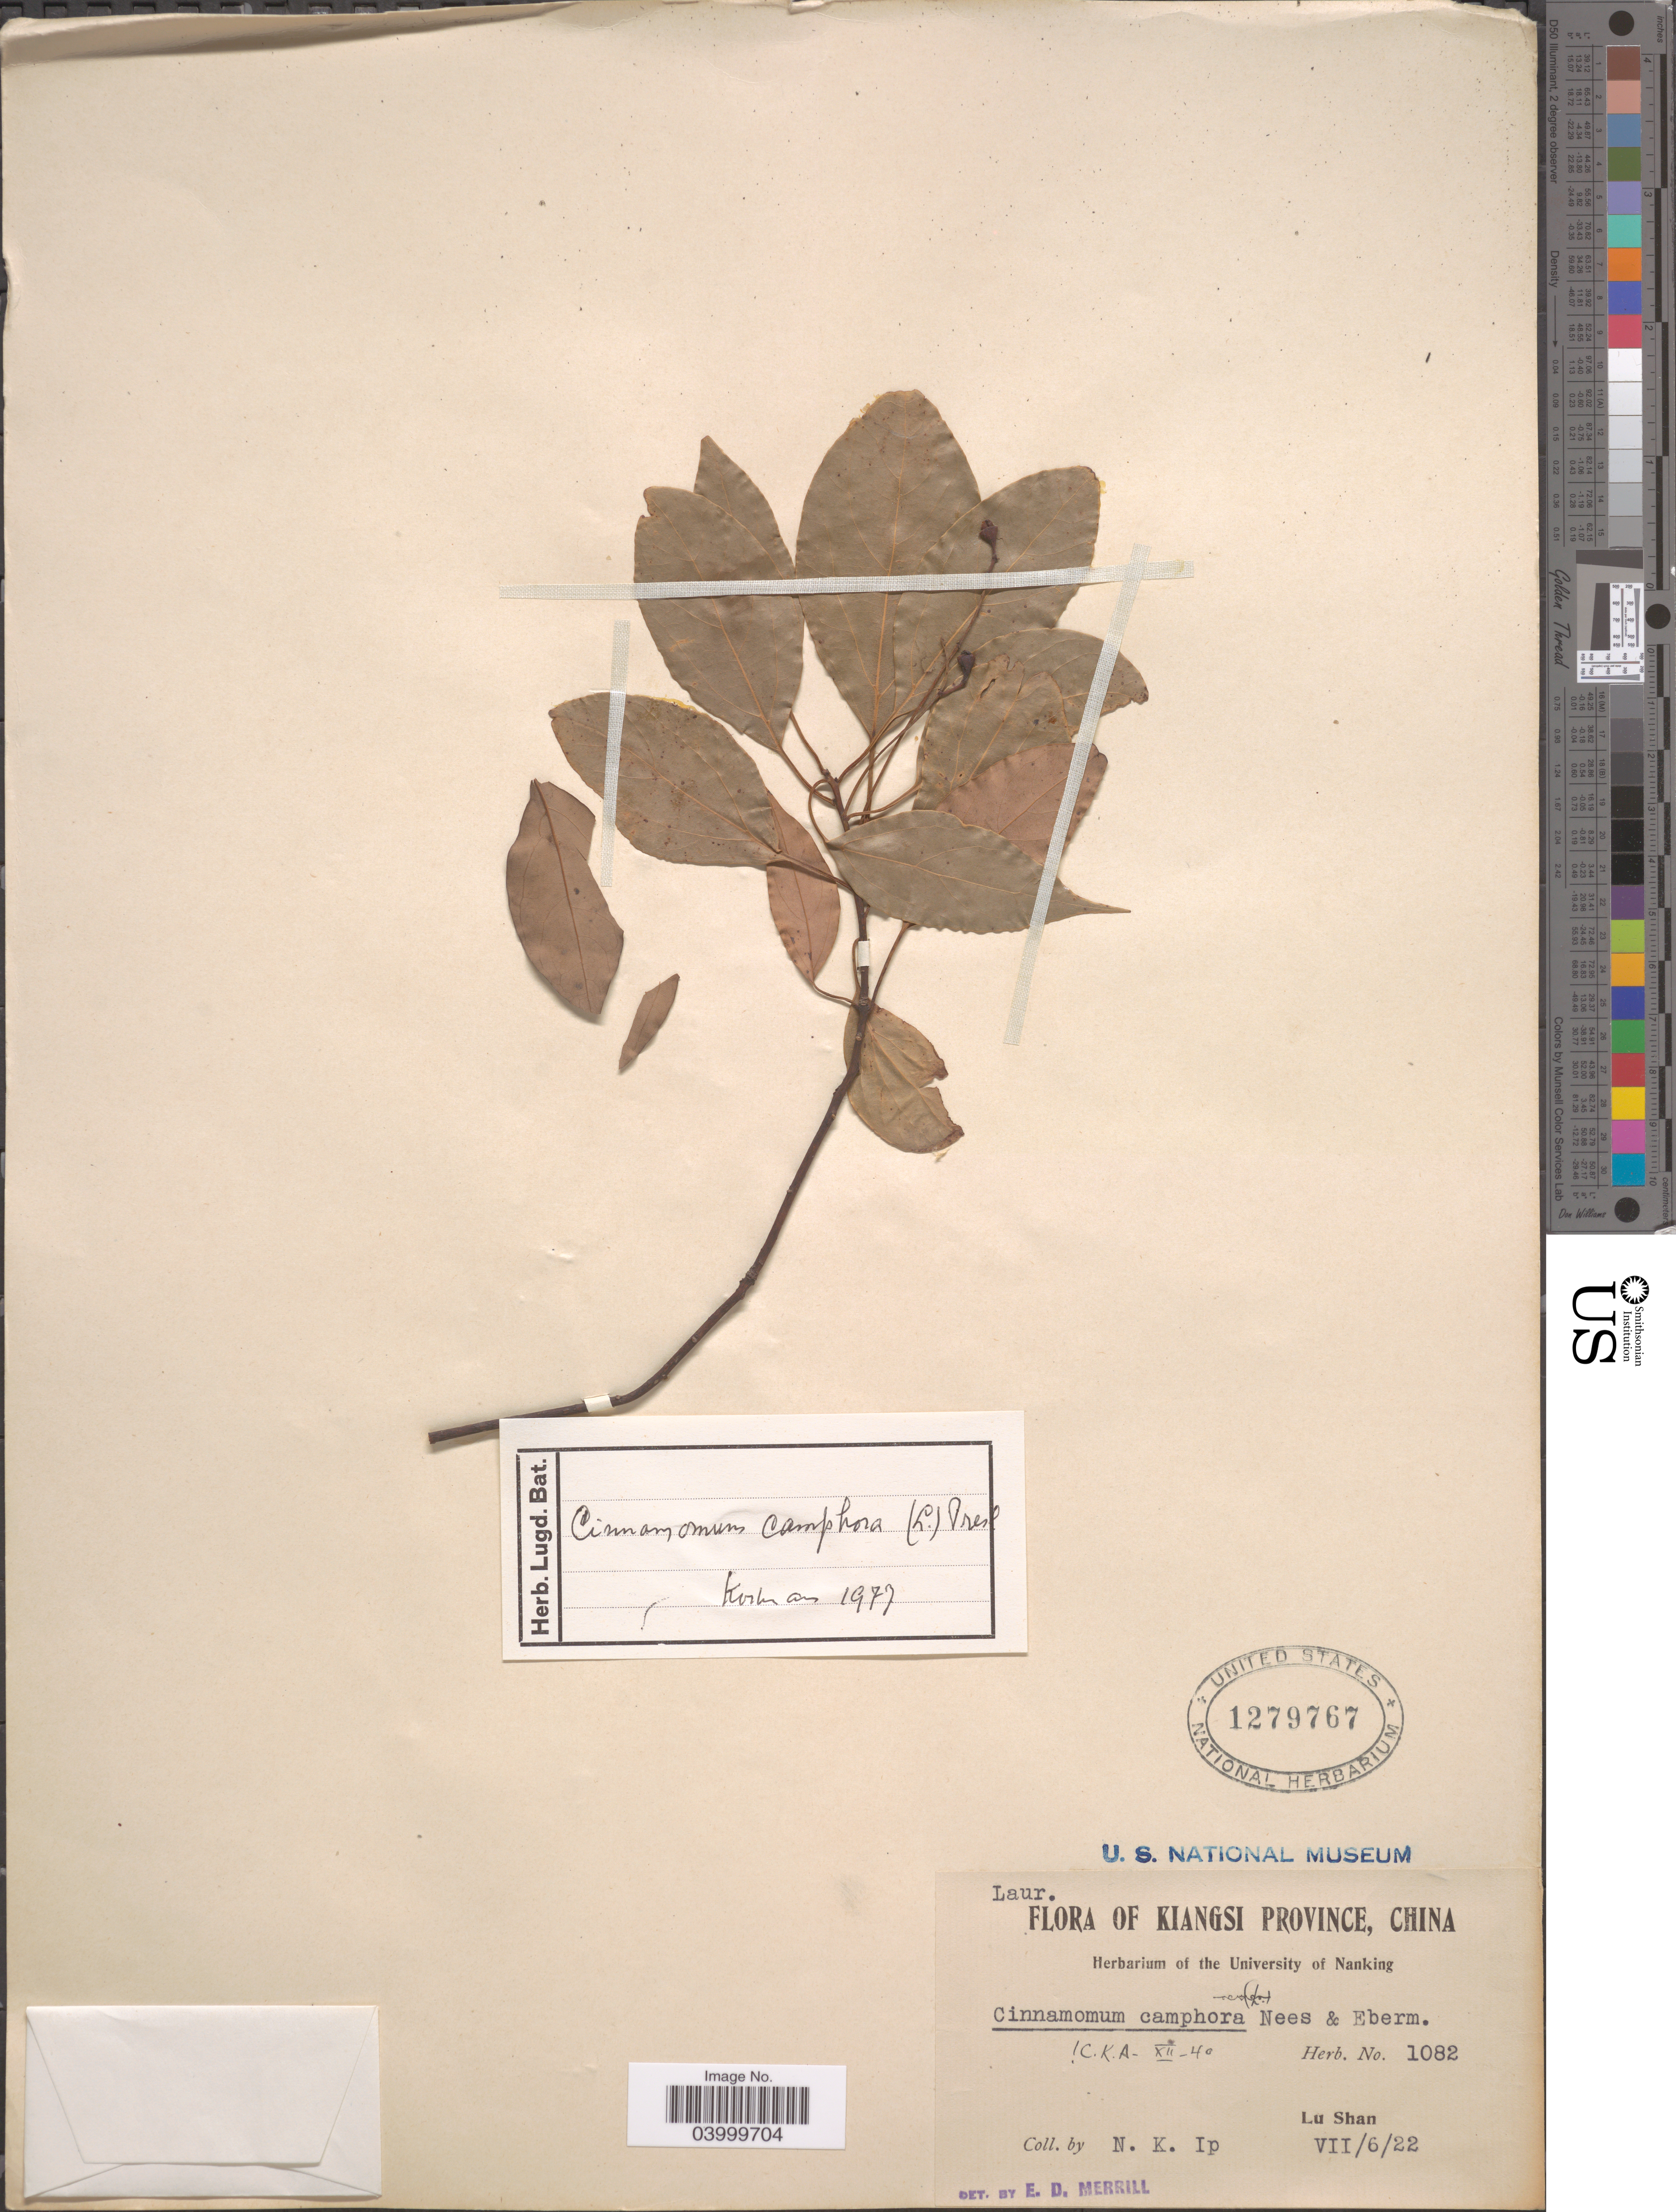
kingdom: Plantae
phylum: Tracheophyta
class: Magnoliopsida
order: Laurales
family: Lauraceae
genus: Cinnamomum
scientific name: Cinnamomum camphora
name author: (L.) J. Presl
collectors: N. Ip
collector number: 1082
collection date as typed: Transcribed d/m/y: 6/7/22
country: China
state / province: Jiangxi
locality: Kiangsi Province. Lu Shan.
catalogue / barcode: US 1279767